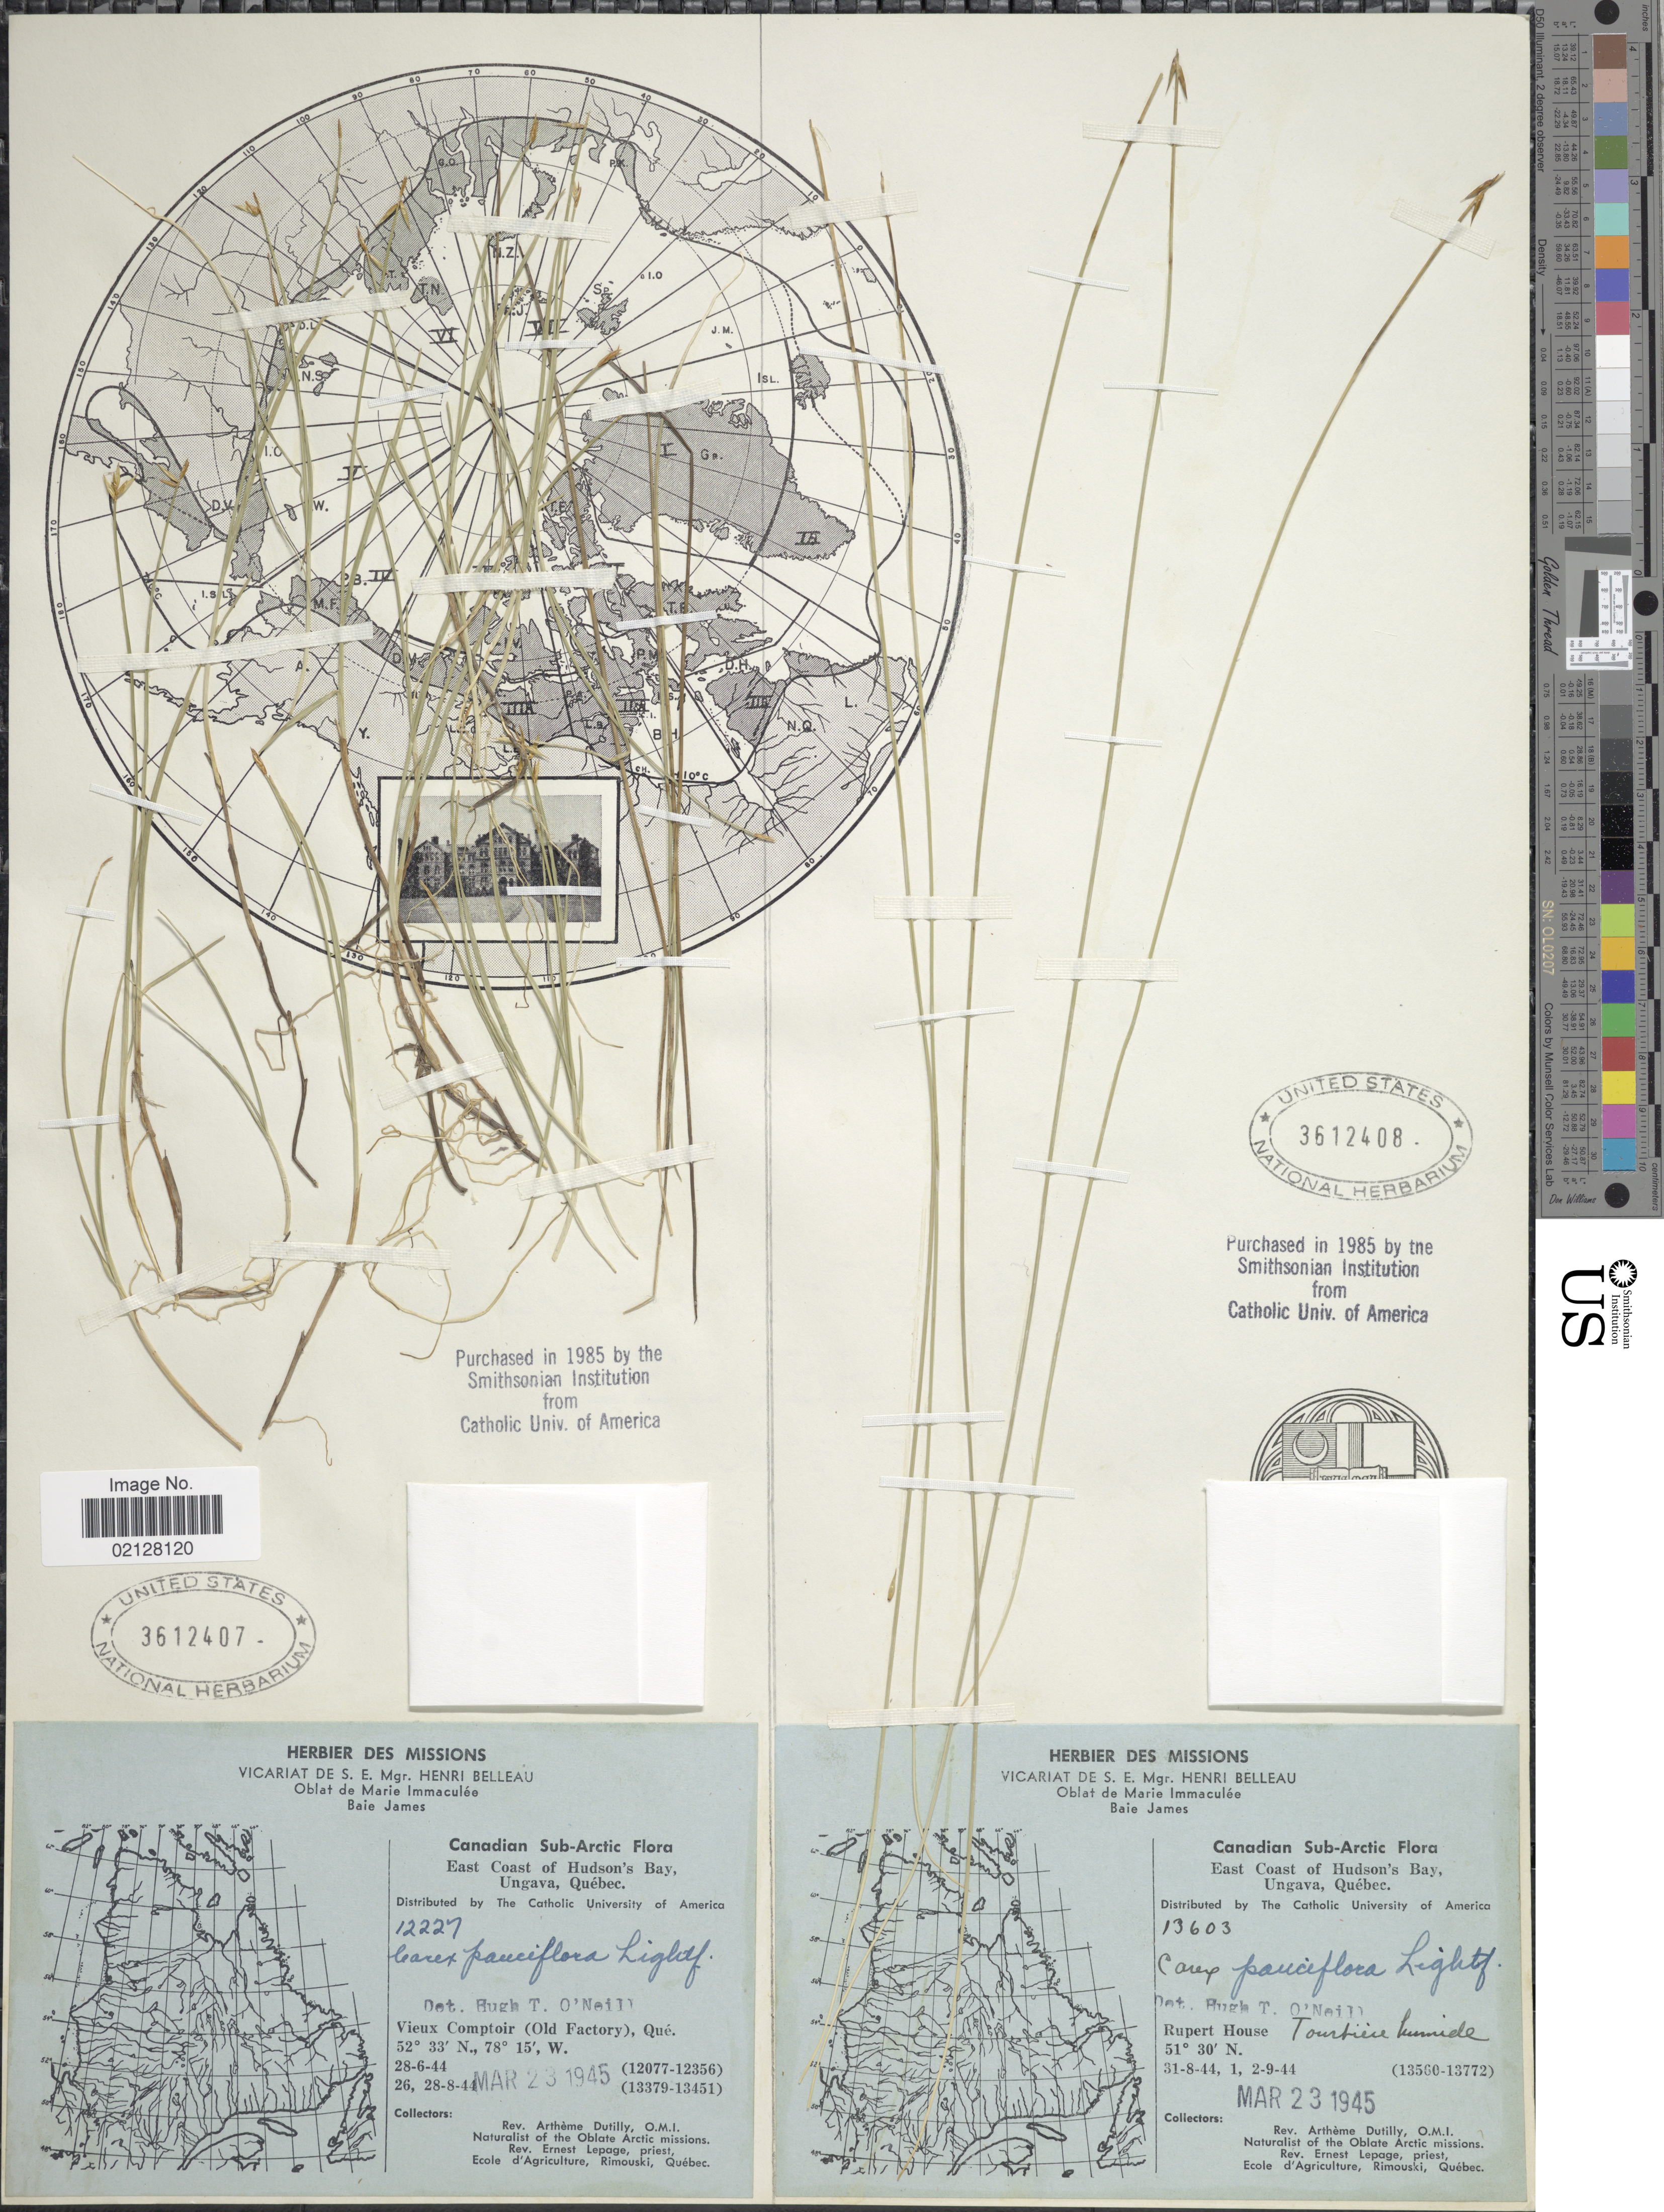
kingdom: Plantae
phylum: Tracheophyta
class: Liliopsida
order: Poales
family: Cyperaceae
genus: Carex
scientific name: Carex pauciflora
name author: Lightf.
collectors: A. Dutilly & E. Lepage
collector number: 12227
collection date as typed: Transcribed d/m/y: 28/6/44 to 28/8/44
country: Canada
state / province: Quebec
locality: East Coast of Hudson's Bay, Ungava. Vieux Comptoir (Old Factory)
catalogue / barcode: US 3612407